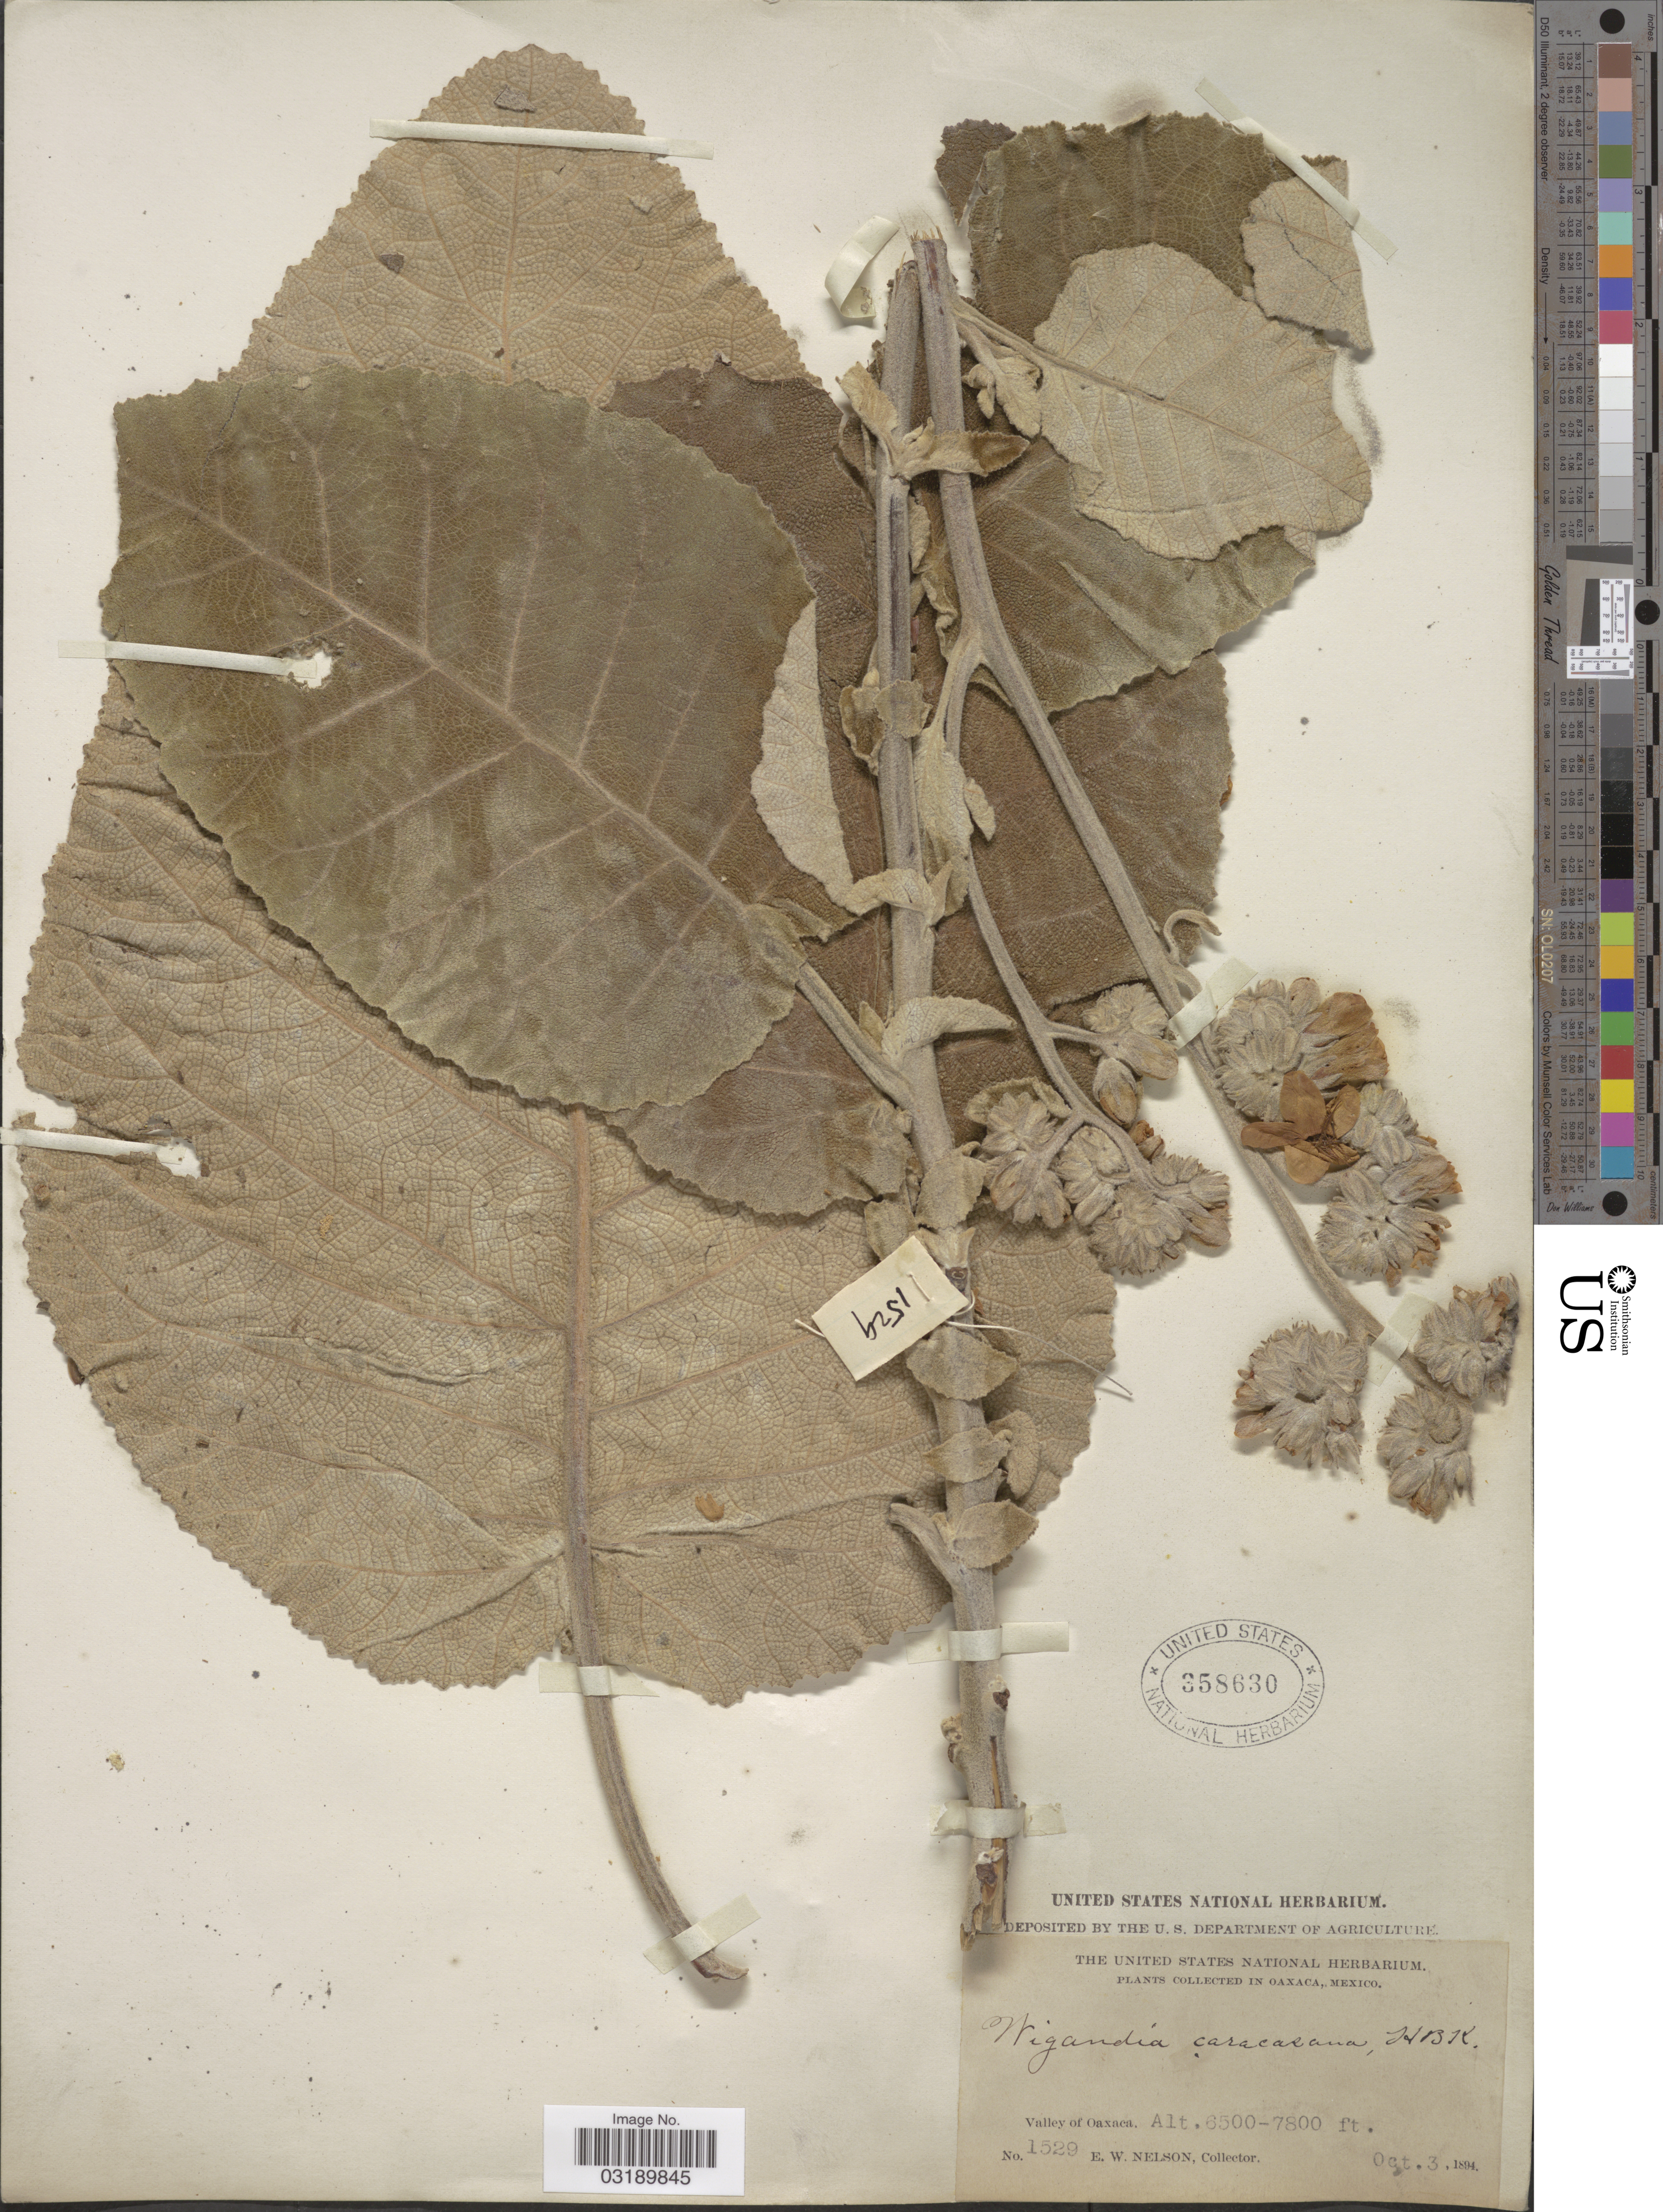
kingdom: Plantae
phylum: Tracheophyta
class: Magnoliopsida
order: Boraginales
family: Namaceae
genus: Wigandia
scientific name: Wigandia caracasana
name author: Kunth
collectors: E. W. Nelson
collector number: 1529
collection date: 1894-10-03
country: Mexico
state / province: Oaxaca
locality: Valley of Oaxaca.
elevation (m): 1981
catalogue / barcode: US 358630